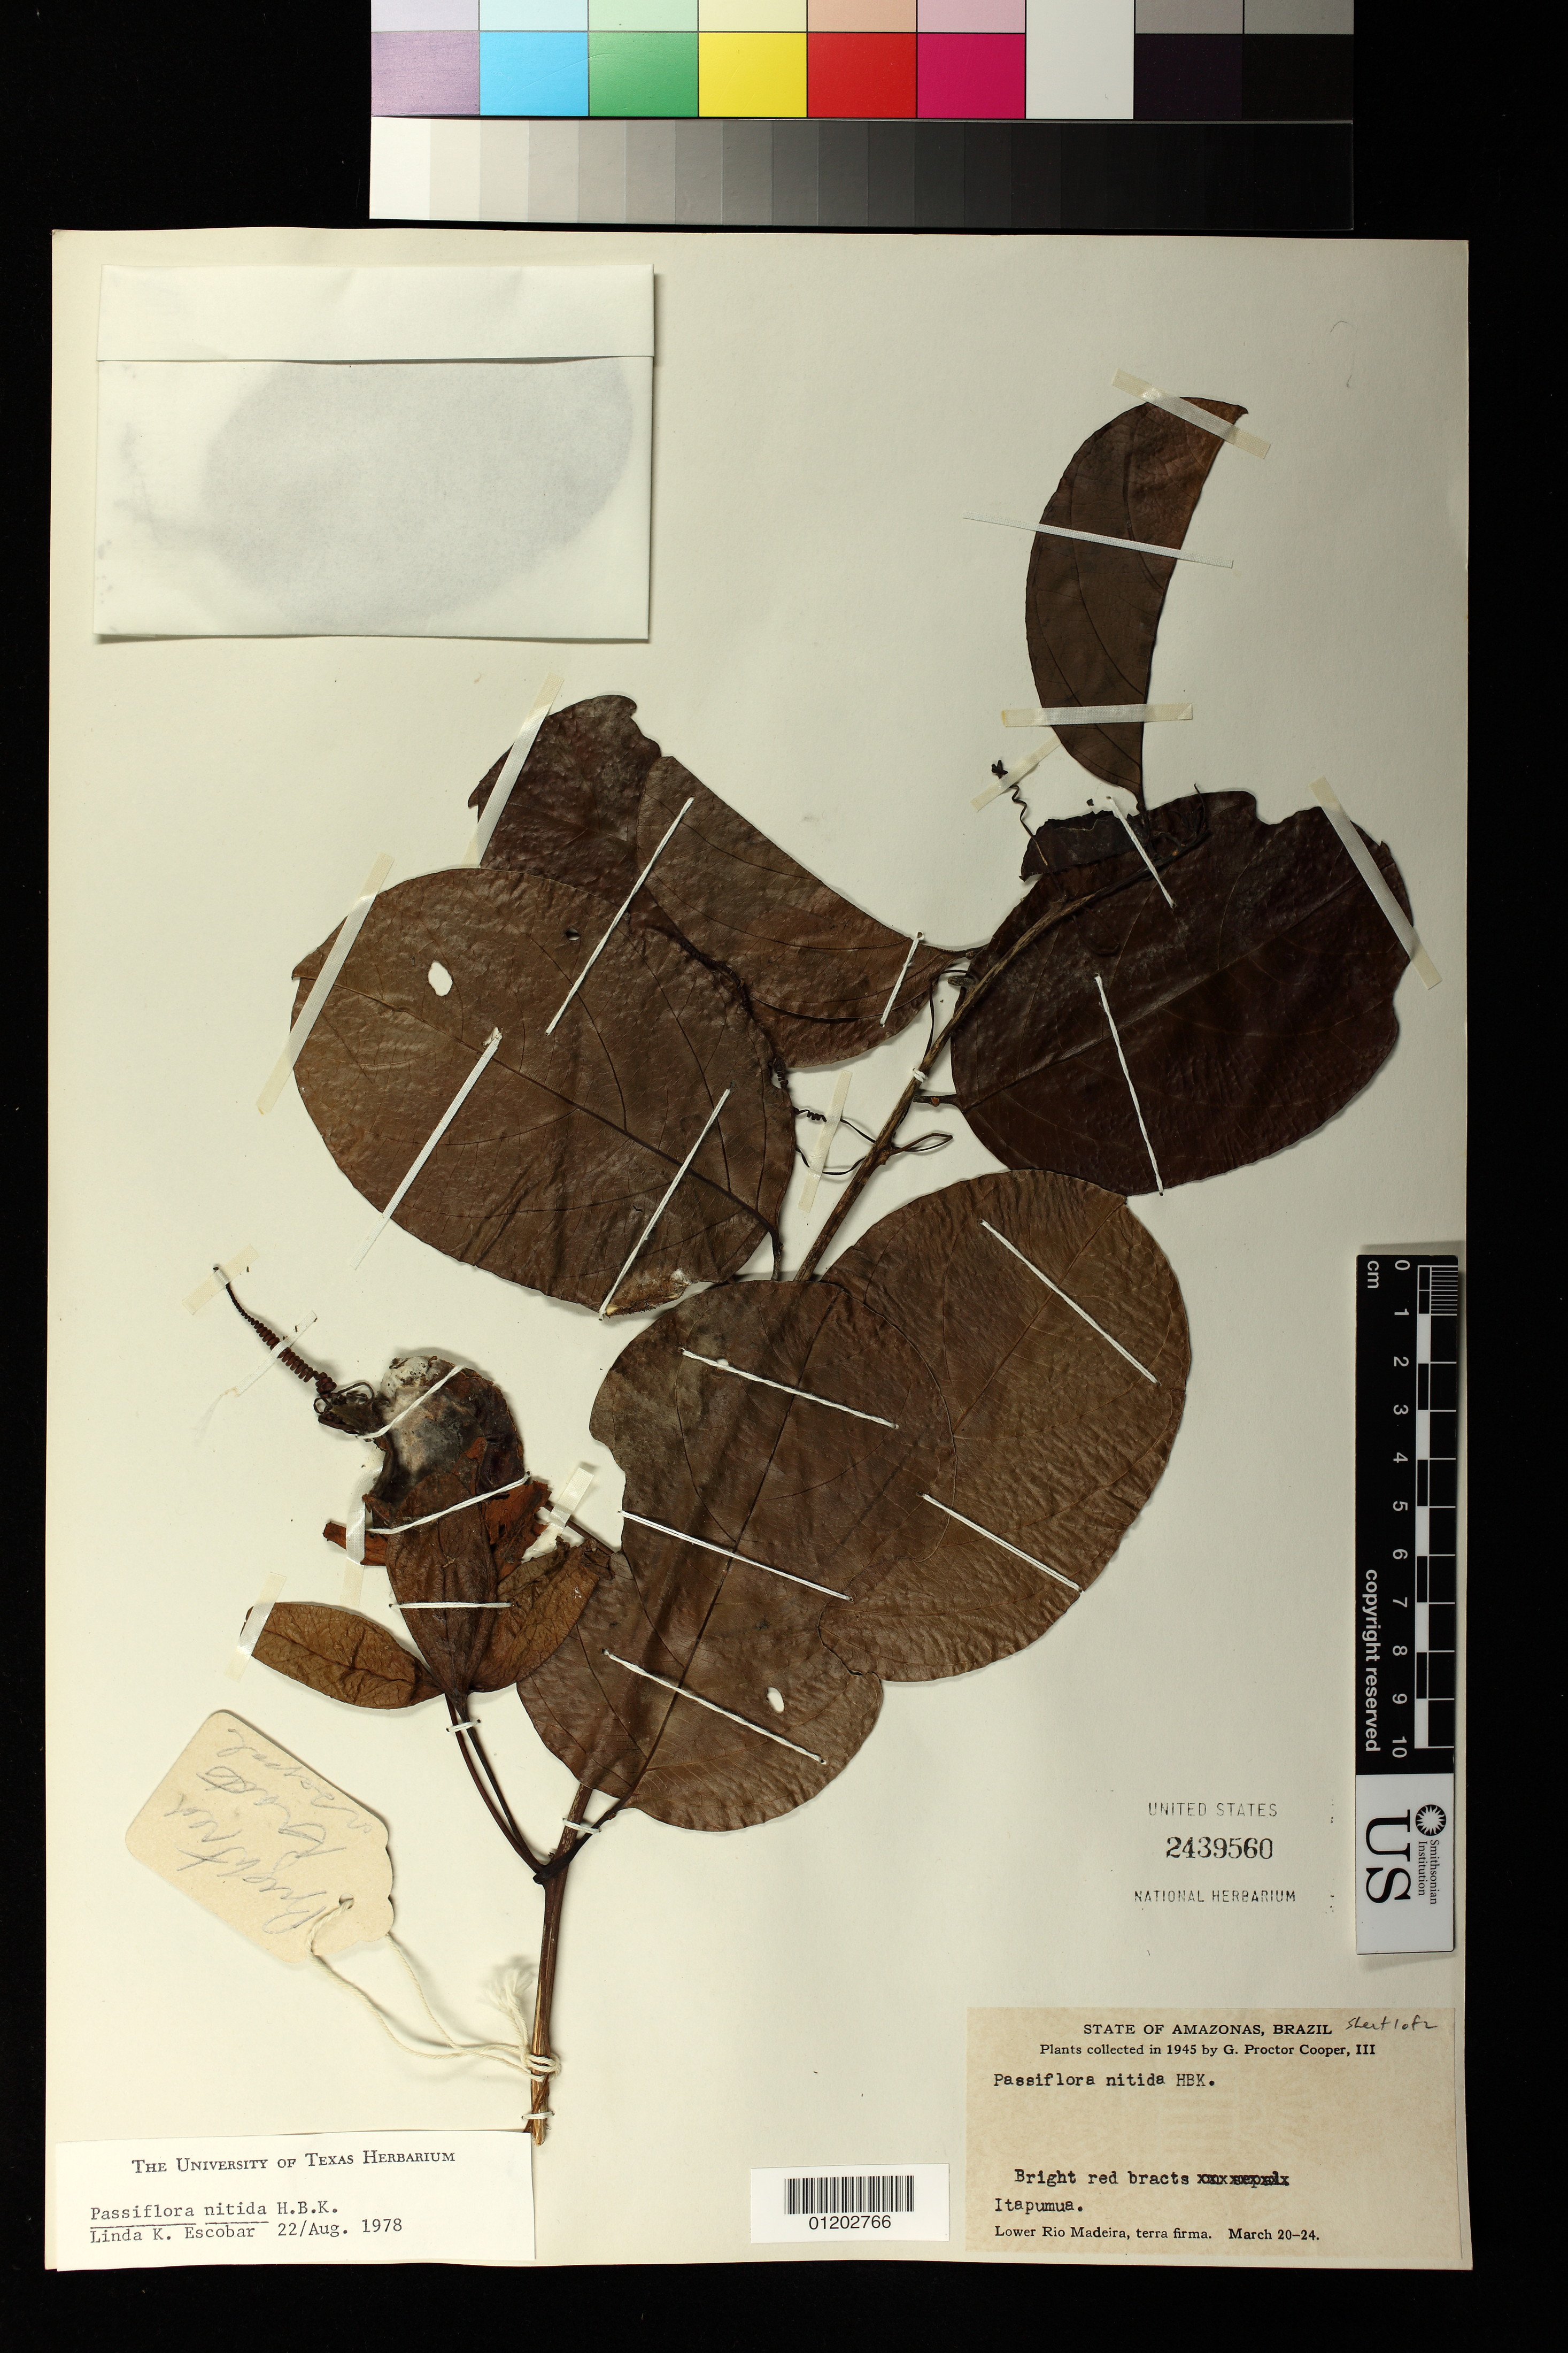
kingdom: Plantae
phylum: Tracheophyta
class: Magnoliopsida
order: Malpighiales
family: Passifloraceae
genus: Passiflora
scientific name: Passiflora nitida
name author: Kunth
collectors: G. Cooper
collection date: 1945-03-20/1945-03-24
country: Brazil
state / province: Amazonas / Rondônia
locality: Lower Rio Madeira, terra firma.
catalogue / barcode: US 2439560